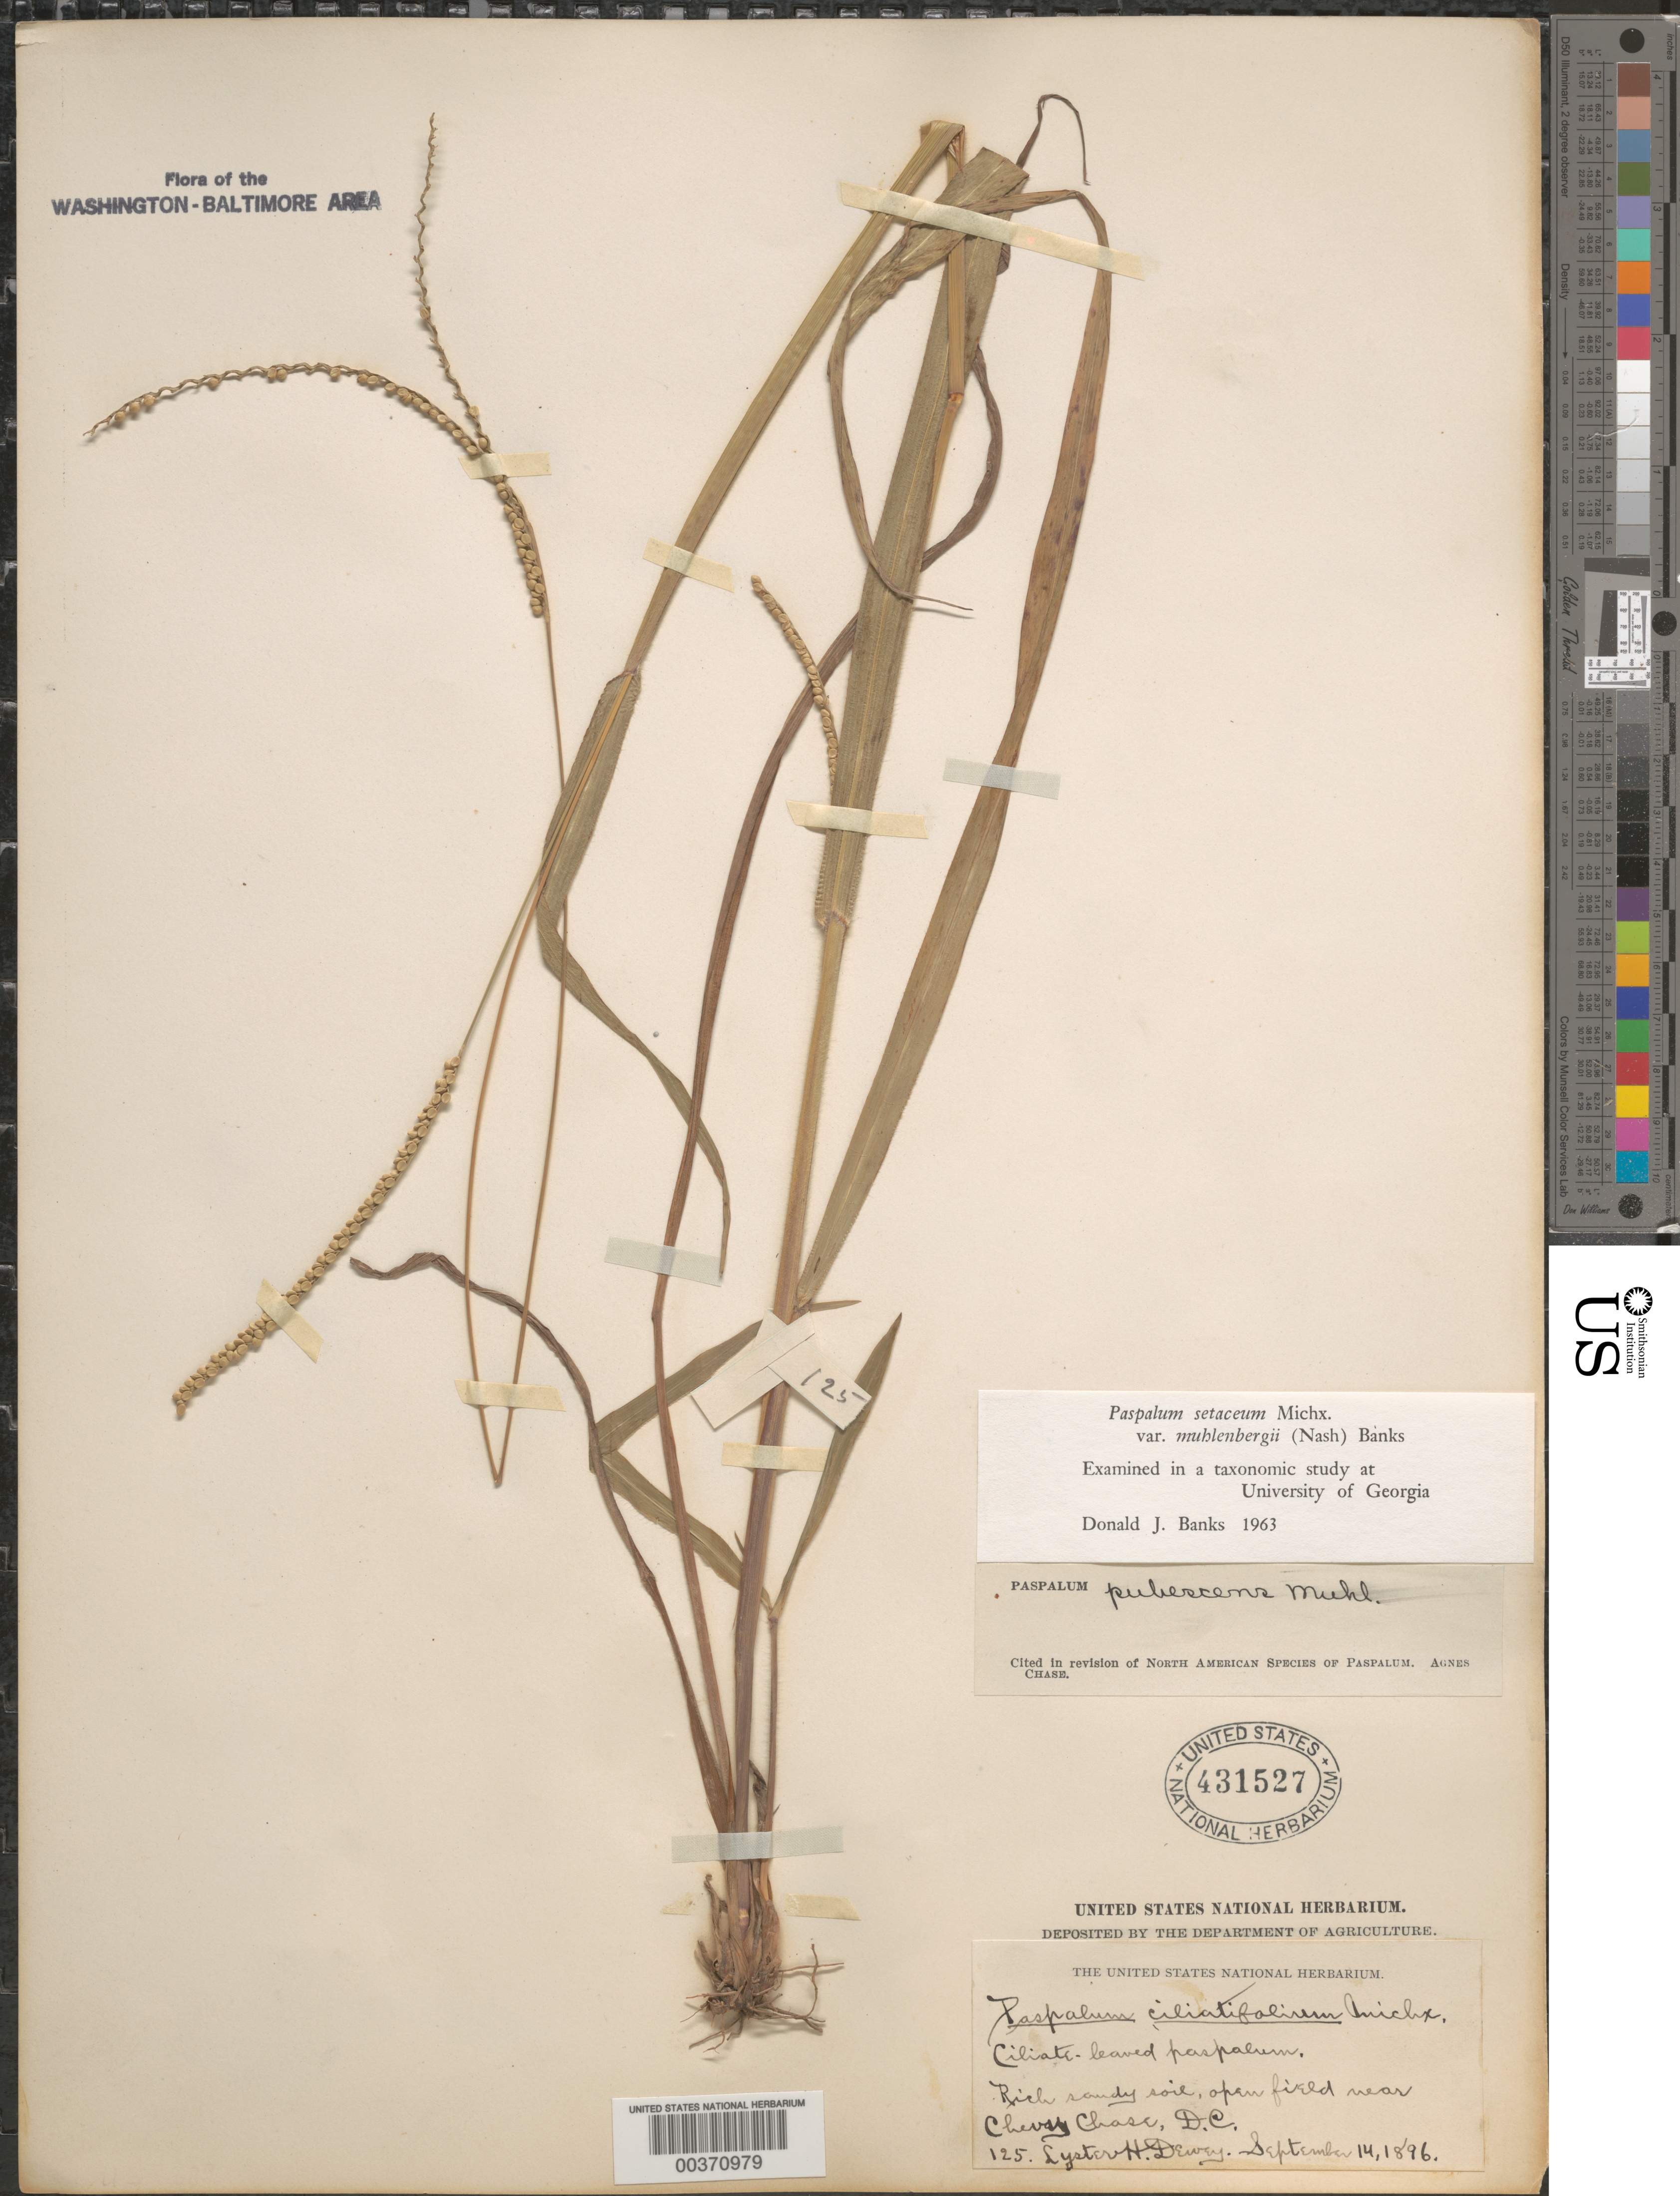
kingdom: Plantae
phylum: Tracheophyta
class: Liliopsida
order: Poales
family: Poaceae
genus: Paspalum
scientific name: Paspalum setaceum var. muhlenbergii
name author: (Nash) D.J. Banks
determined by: Banks, D. J.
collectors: L. H. Dewey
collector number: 125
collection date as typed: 14 Sep 1896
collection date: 1896-09-14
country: United States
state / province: District of Columbia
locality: Chevy Chase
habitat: Rich sandy soil, open field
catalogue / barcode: US 431527